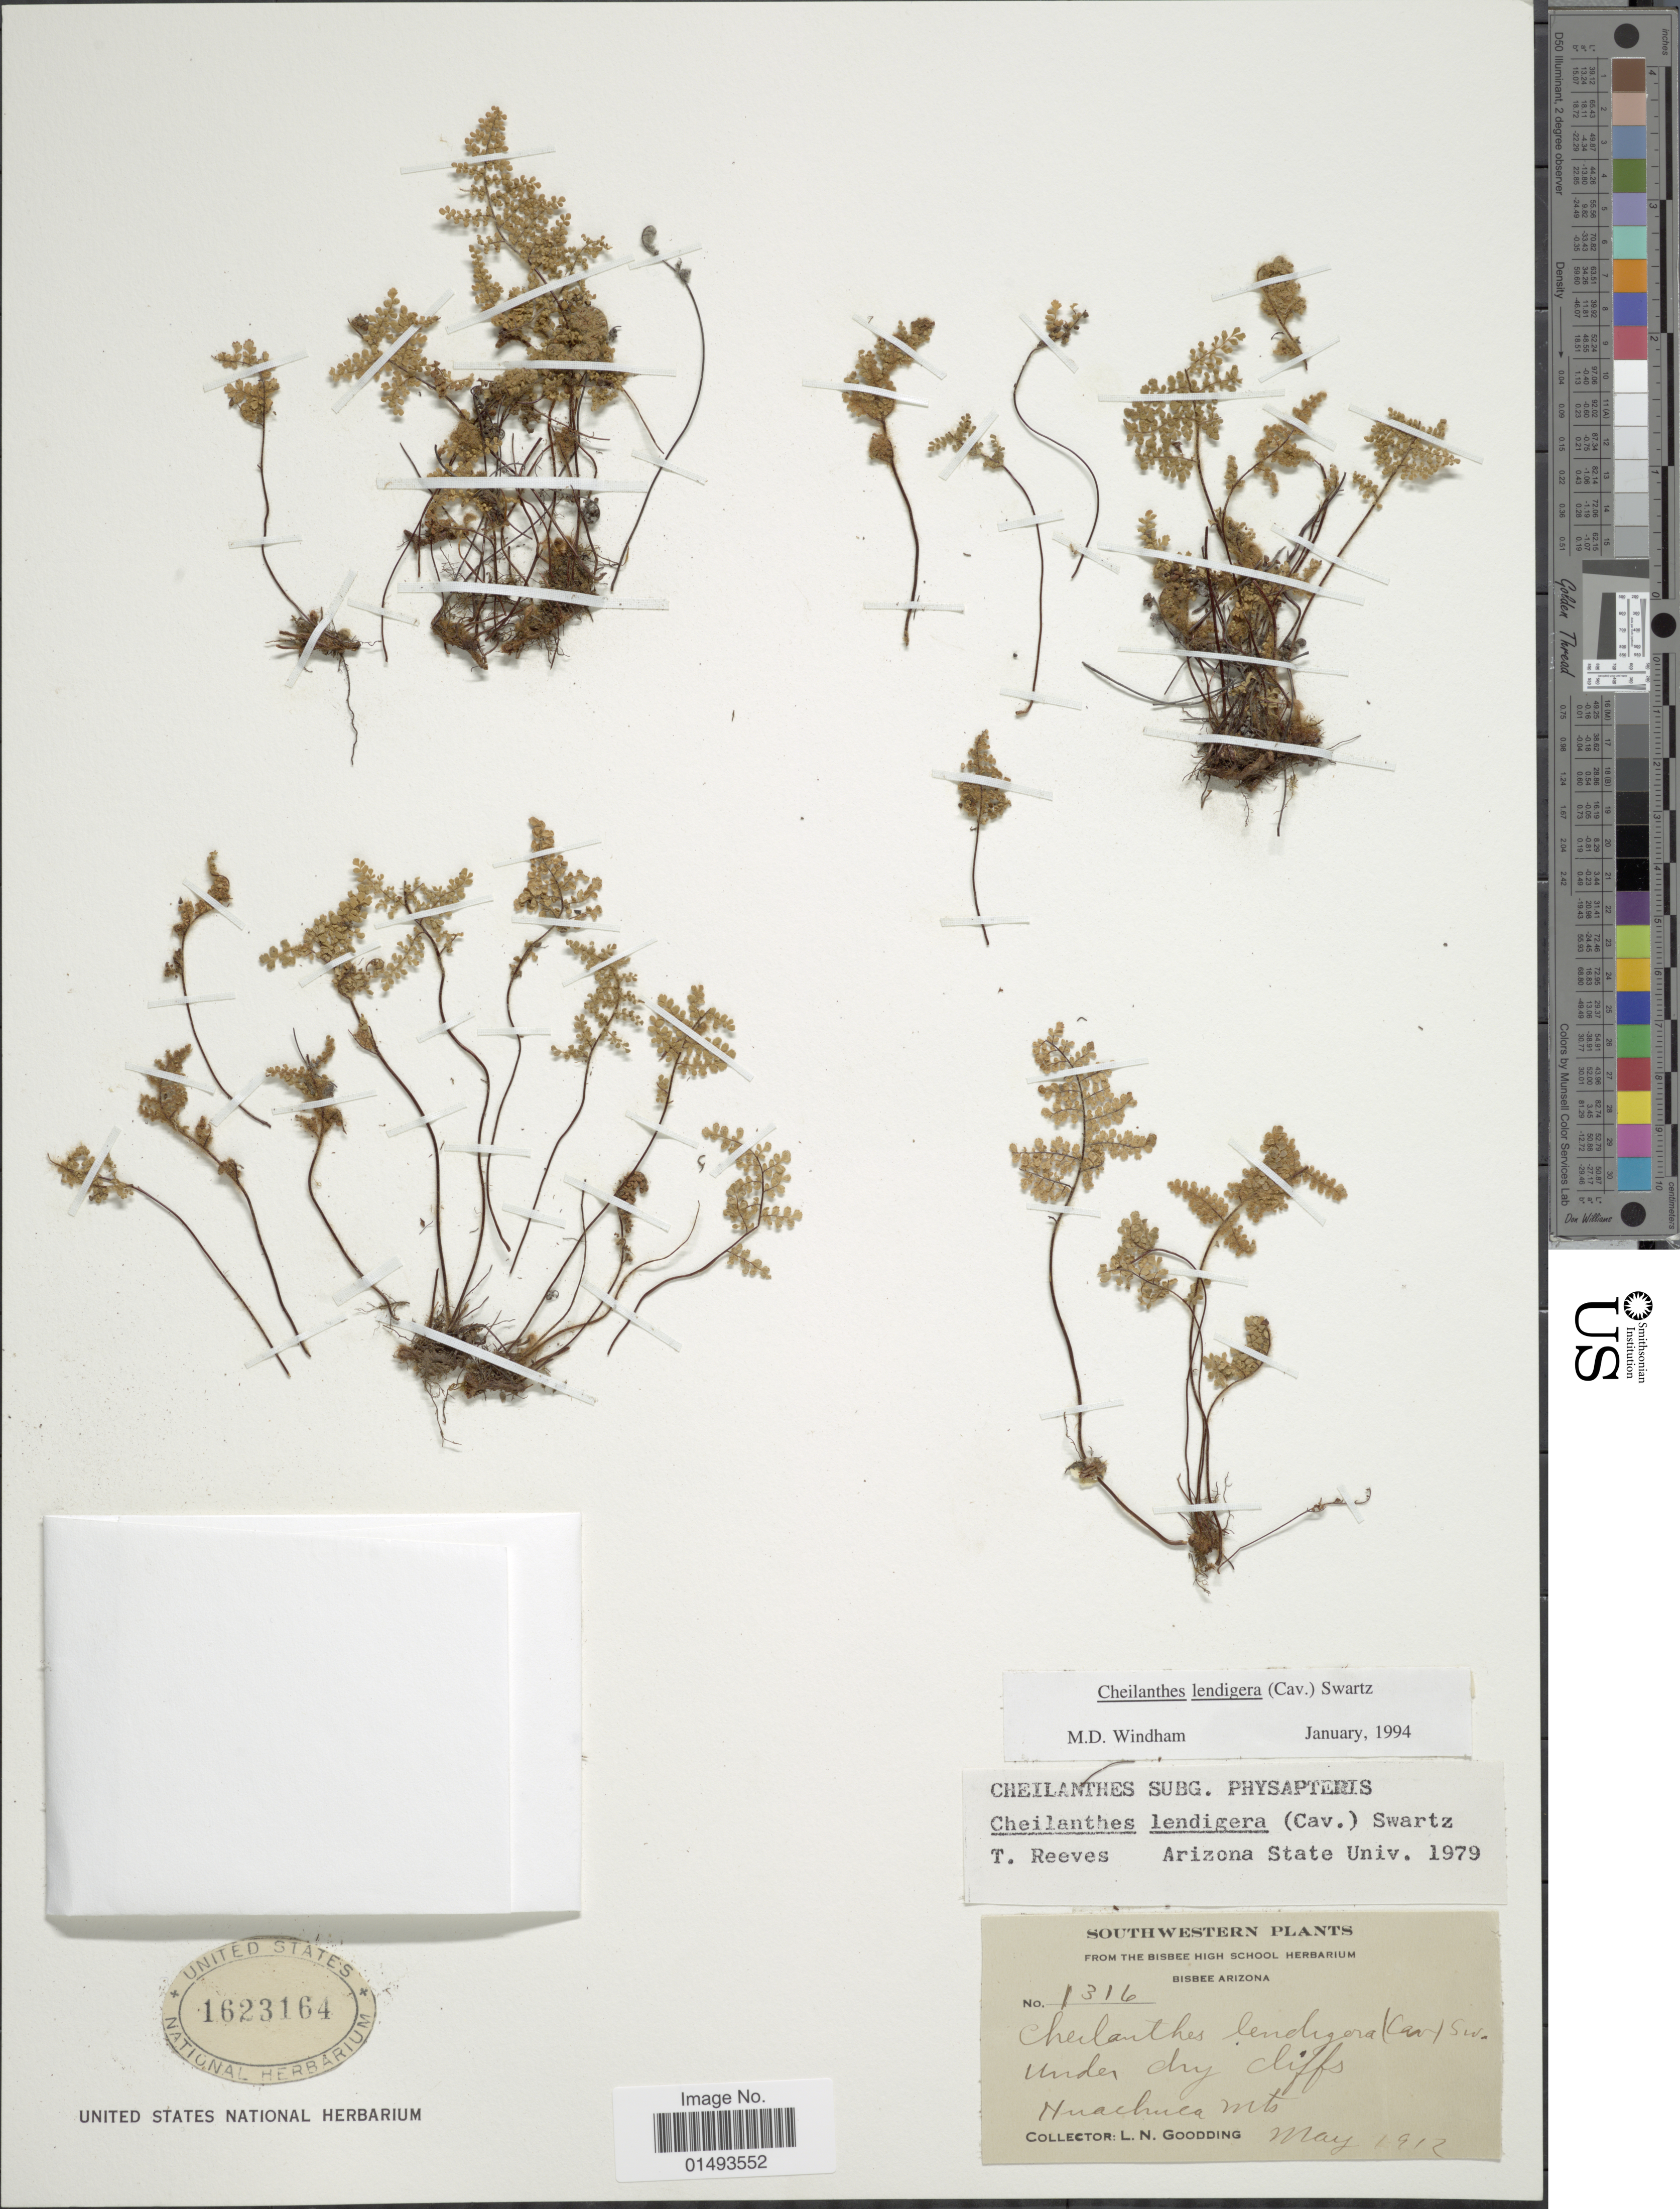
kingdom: Plantae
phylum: Tracheophyta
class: Polypodiopsida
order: Polypodiales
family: Pteridaceae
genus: Myriopteris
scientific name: Myriopteris lendigera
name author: (Cav.) J. Sm.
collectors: L. N. Goodding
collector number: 1316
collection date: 1912-05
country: United States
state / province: Arizona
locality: Bisbee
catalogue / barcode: US 1623164